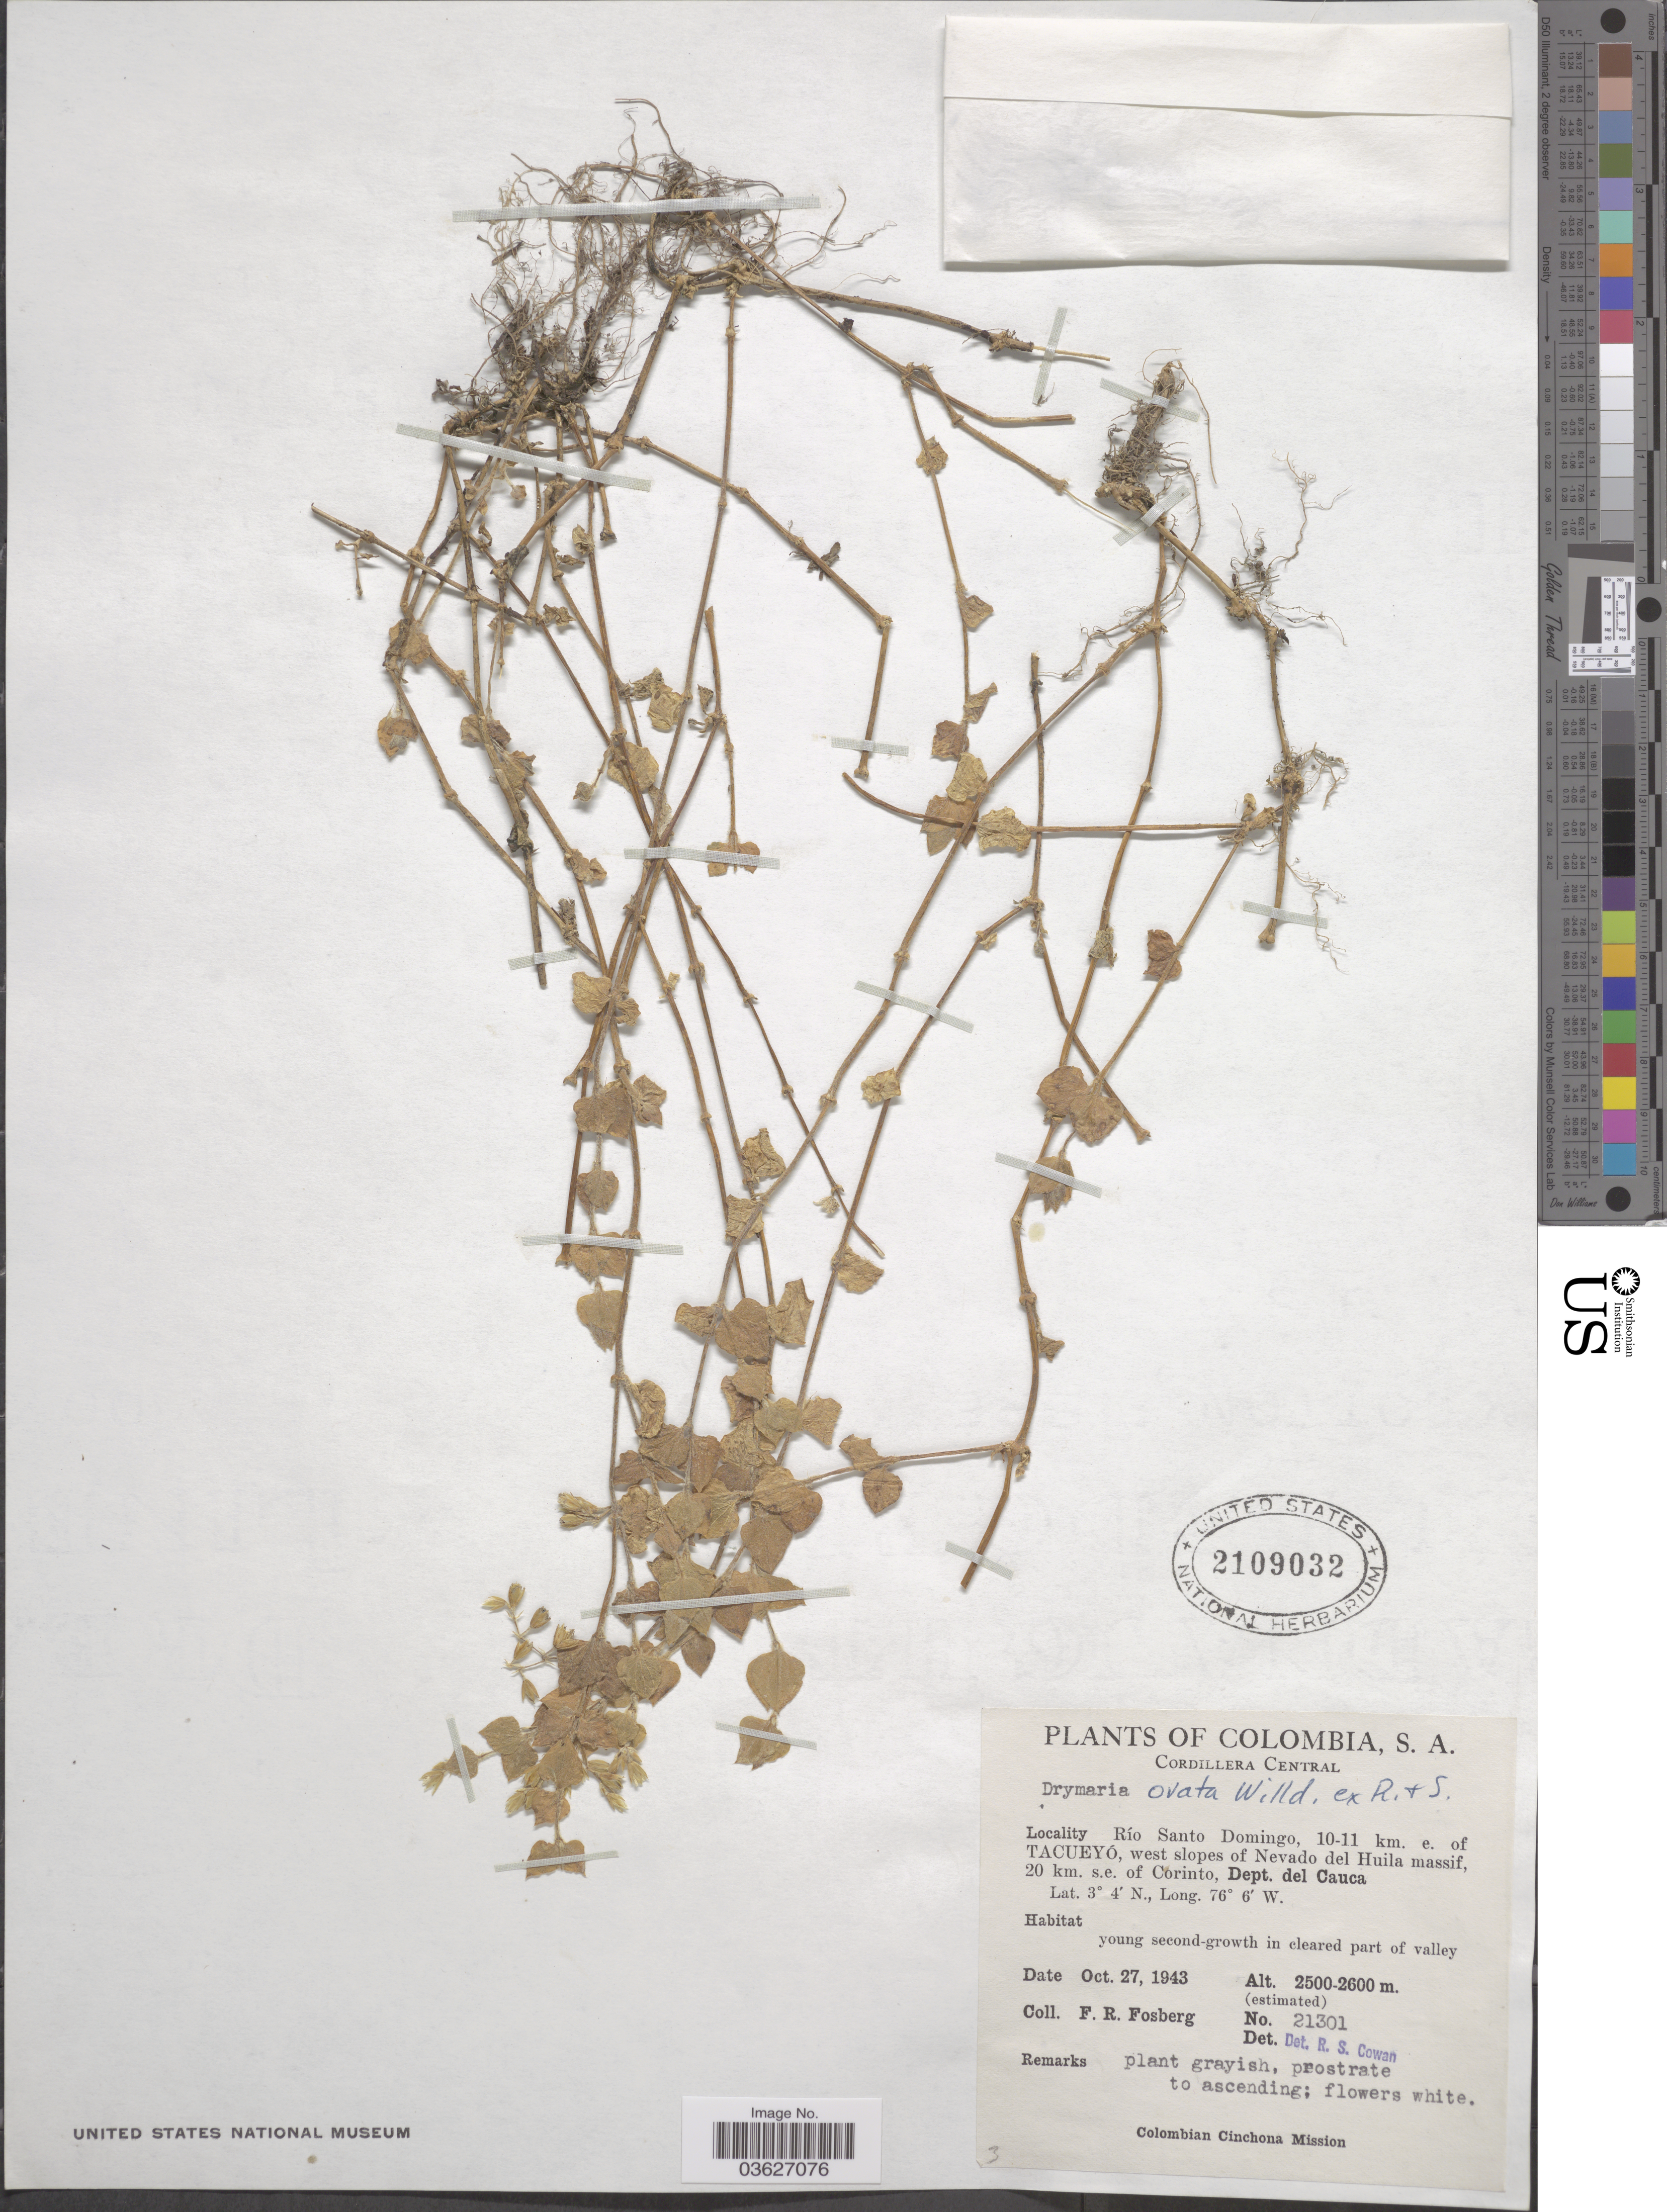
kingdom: Plantae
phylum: Tracheophyta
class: Magnoliopsida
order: Caryophyllales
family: Caryophyllaceae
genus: Drymaria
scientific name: Drymaria ovata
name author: Humb. & Bonpl. ex Schult.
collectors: F. R. Fosberg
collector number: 21301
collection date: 1943-10-27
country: Colombia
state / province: Cauca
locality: Cordillera Central. Río Santo Domingo, 10-11 km. e. of Tacueyó, west slopes of Nevado del Huila massif, 20 km. s.e. of Corinto, Dept. del Cauca.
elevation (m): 2500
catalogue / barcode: US 2109032